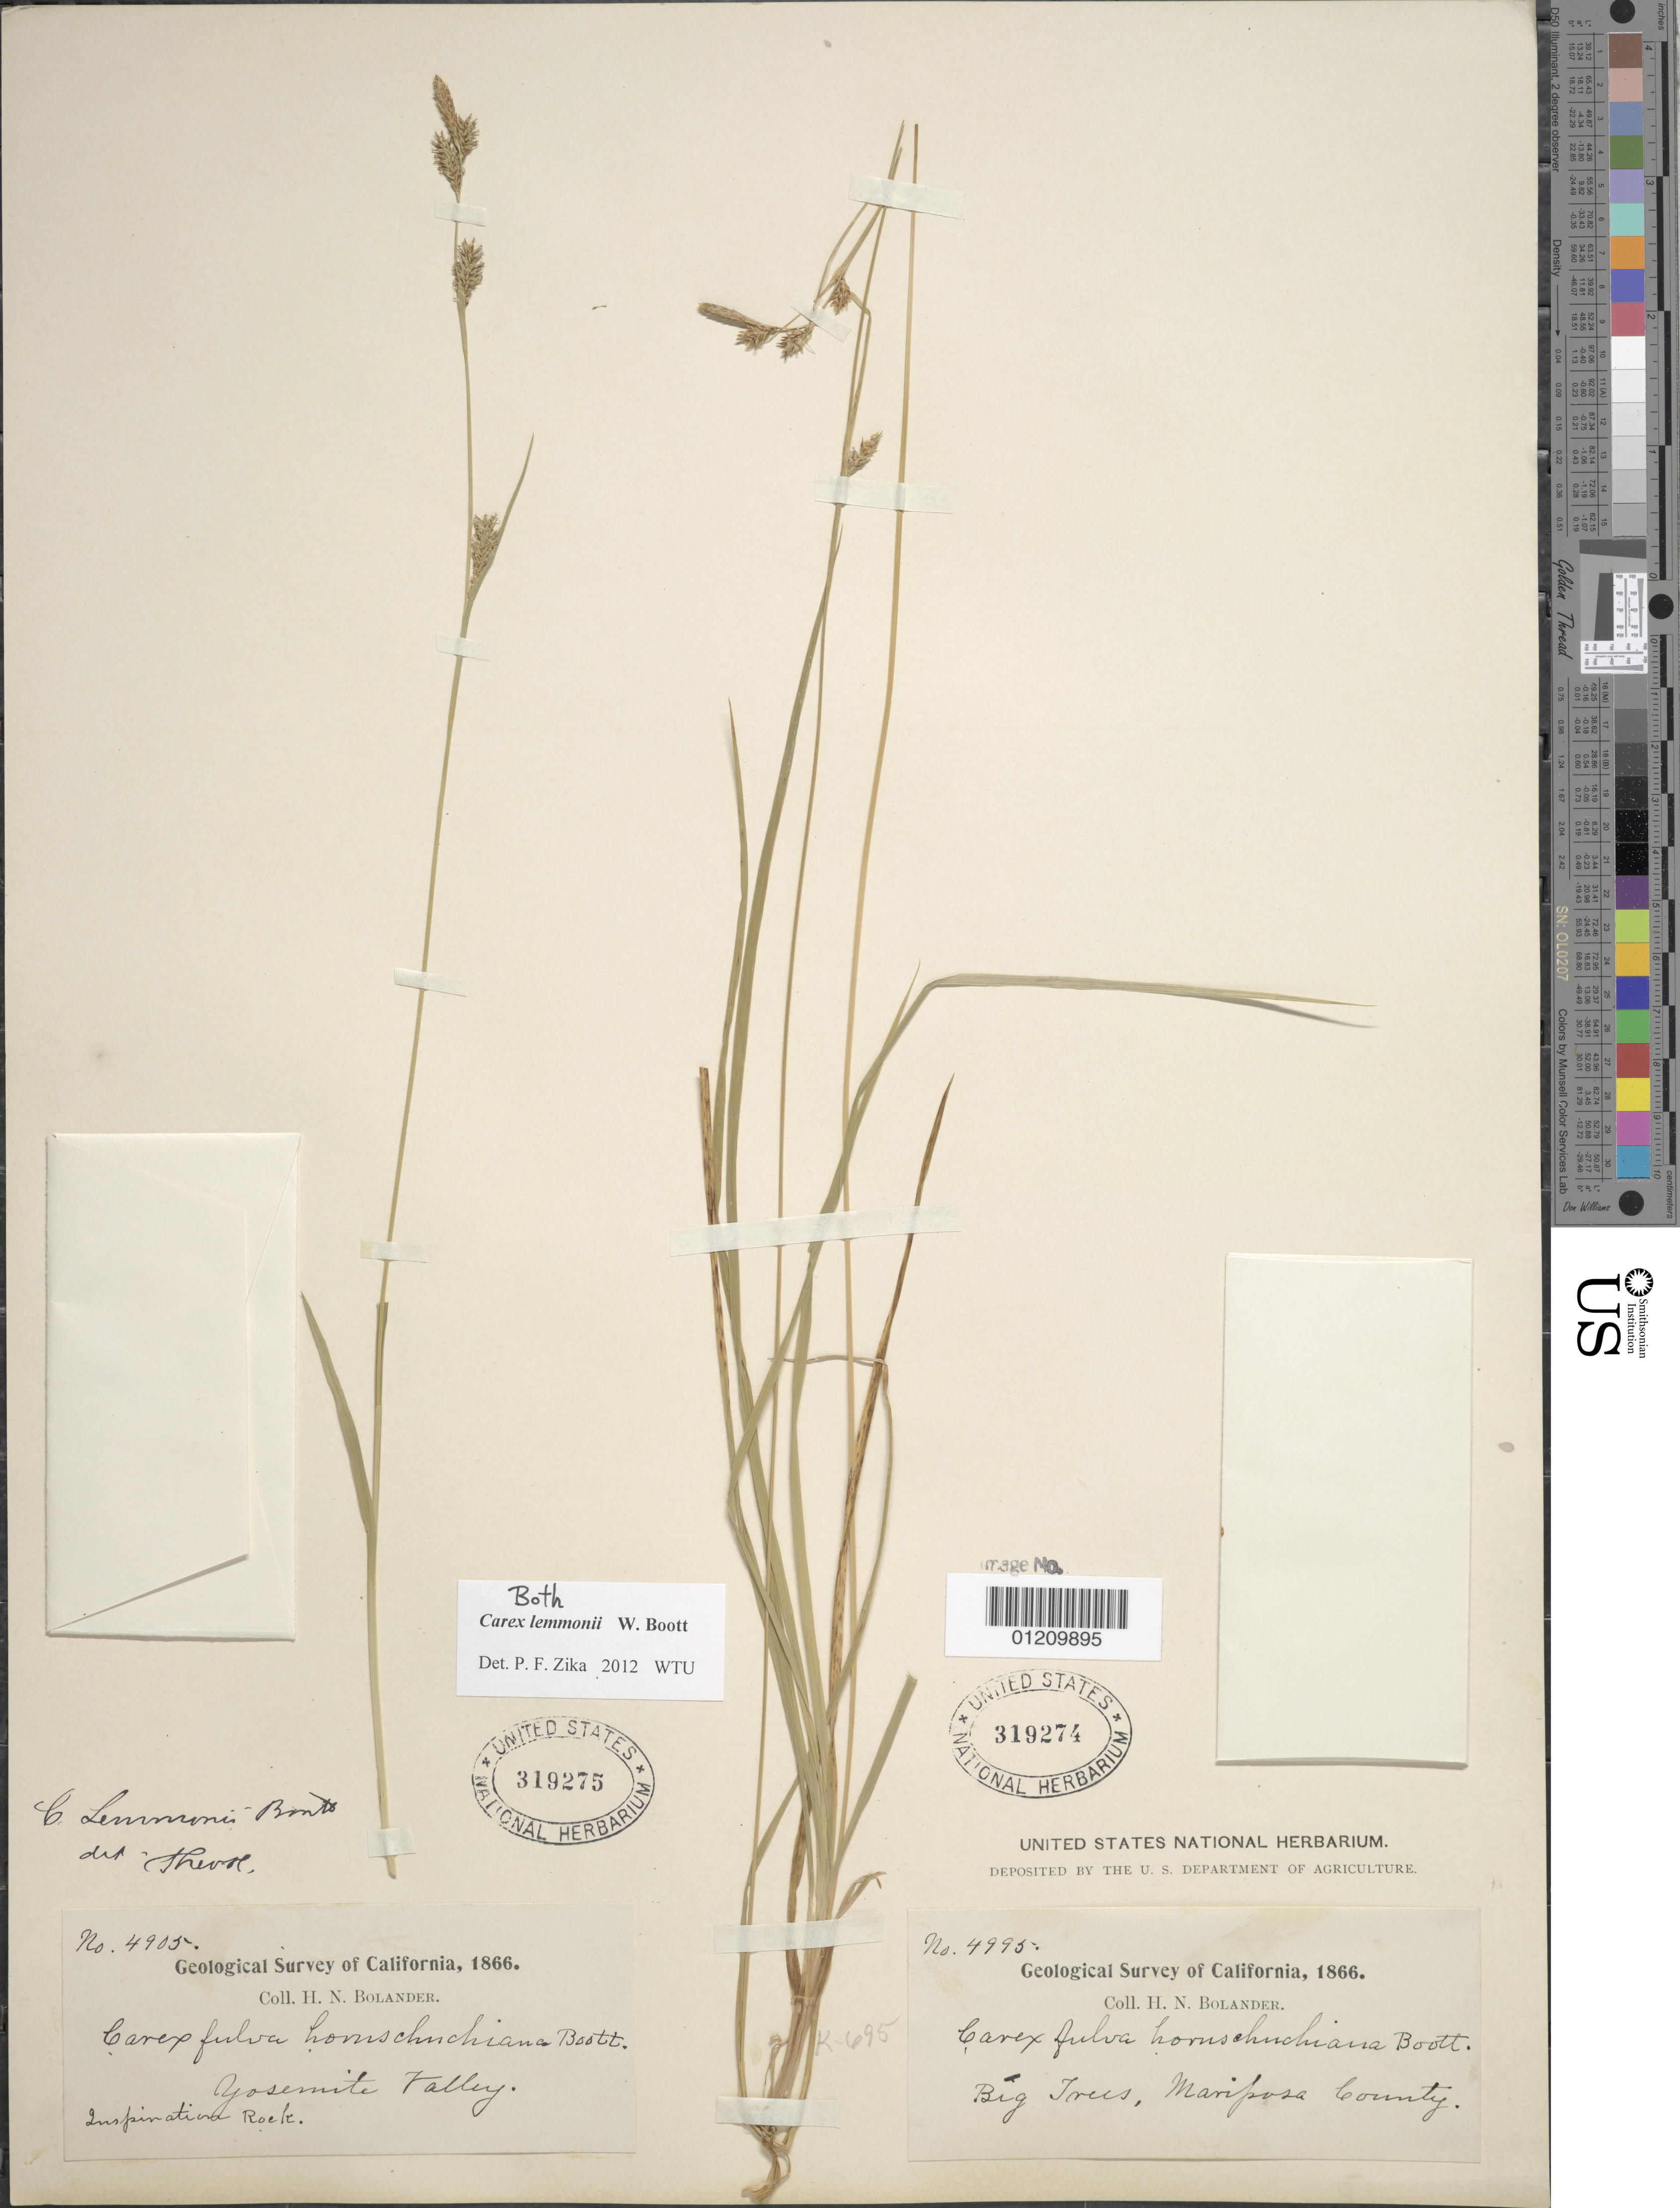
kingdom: Plantae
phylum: Tracheophyta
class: Liliopsida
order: Poales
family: Cyperaceae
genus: Carex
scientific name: Carex lemmonii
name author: W. Boott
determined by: Zika, P. F., (WTU)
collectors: H. Bolander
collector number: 4995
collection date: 1866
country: United States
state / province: California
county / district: Mariposa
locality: Big Trees.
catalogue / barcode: US 319274